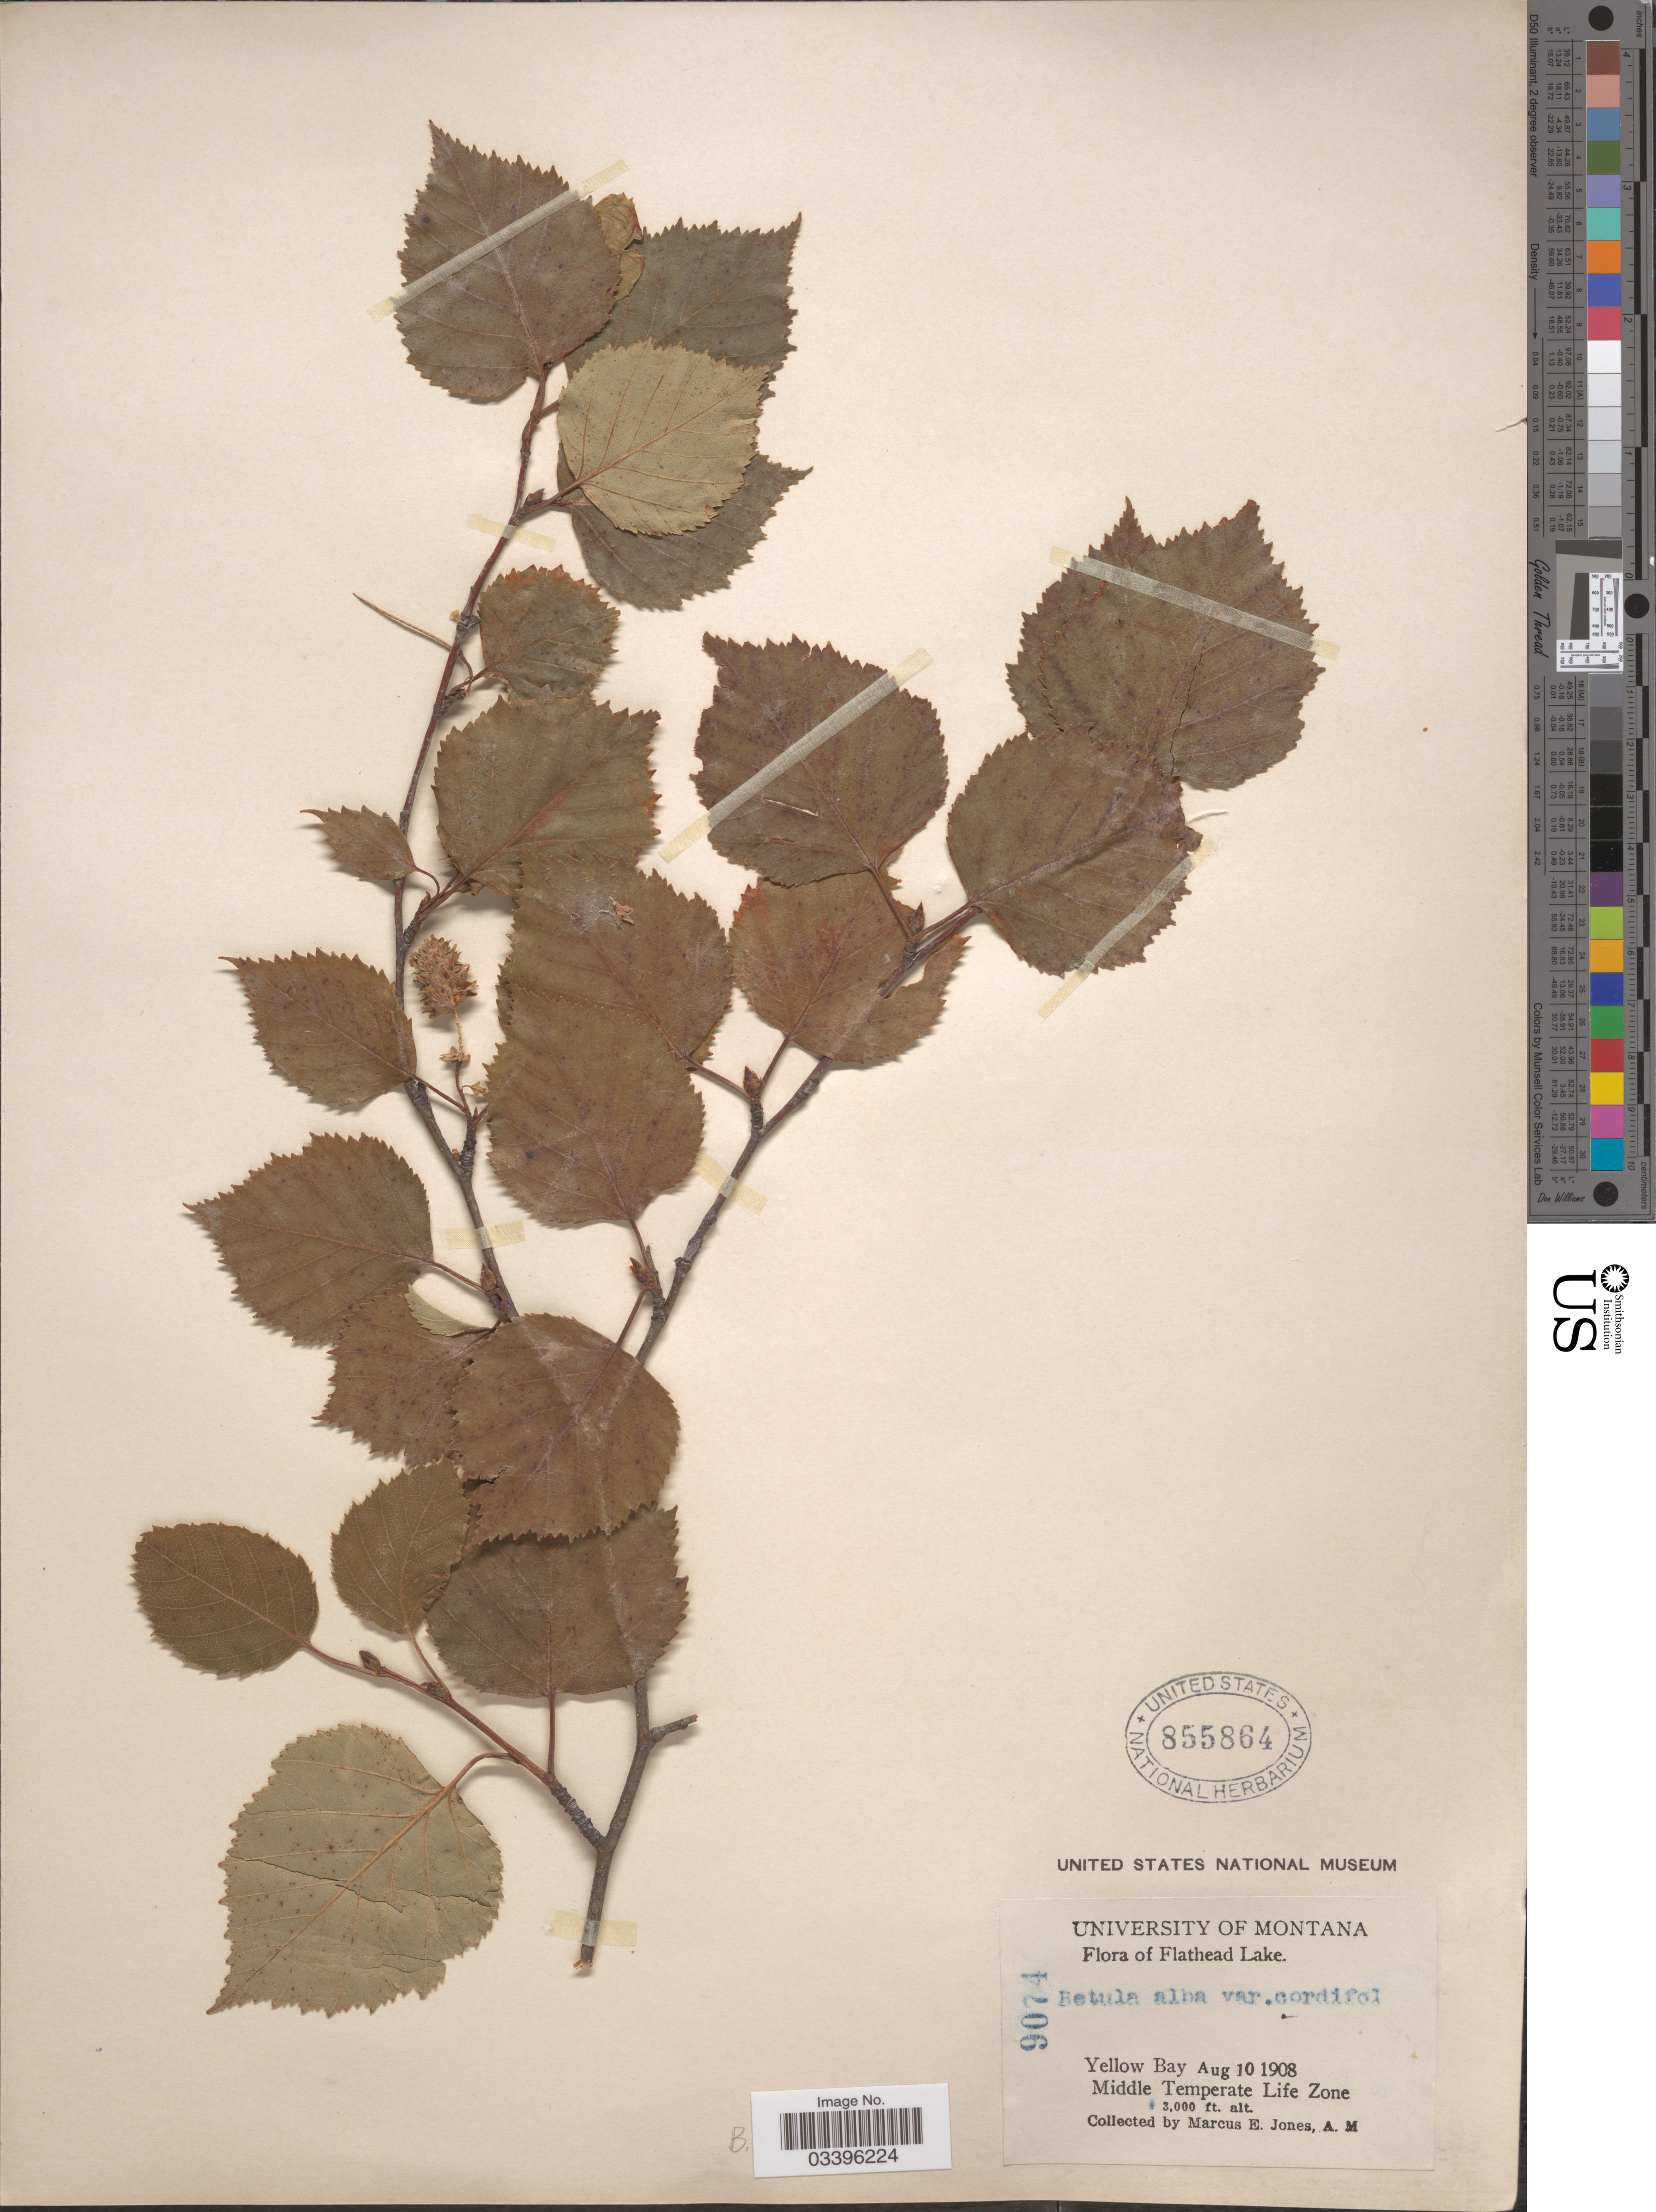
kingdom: Plantae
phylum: Tracheophyta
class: Magnoliopsida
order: Fagales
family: Betulaceae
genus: Betula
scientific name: Betula occidentalis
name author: Hook.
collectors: M. E. Jones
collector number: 9074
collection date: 1908-08-10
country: United States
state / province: Montana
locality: Flathead Lake. Yellow Bay, Middle Temperate Life Zone.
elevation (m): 914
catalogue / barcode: US 855864